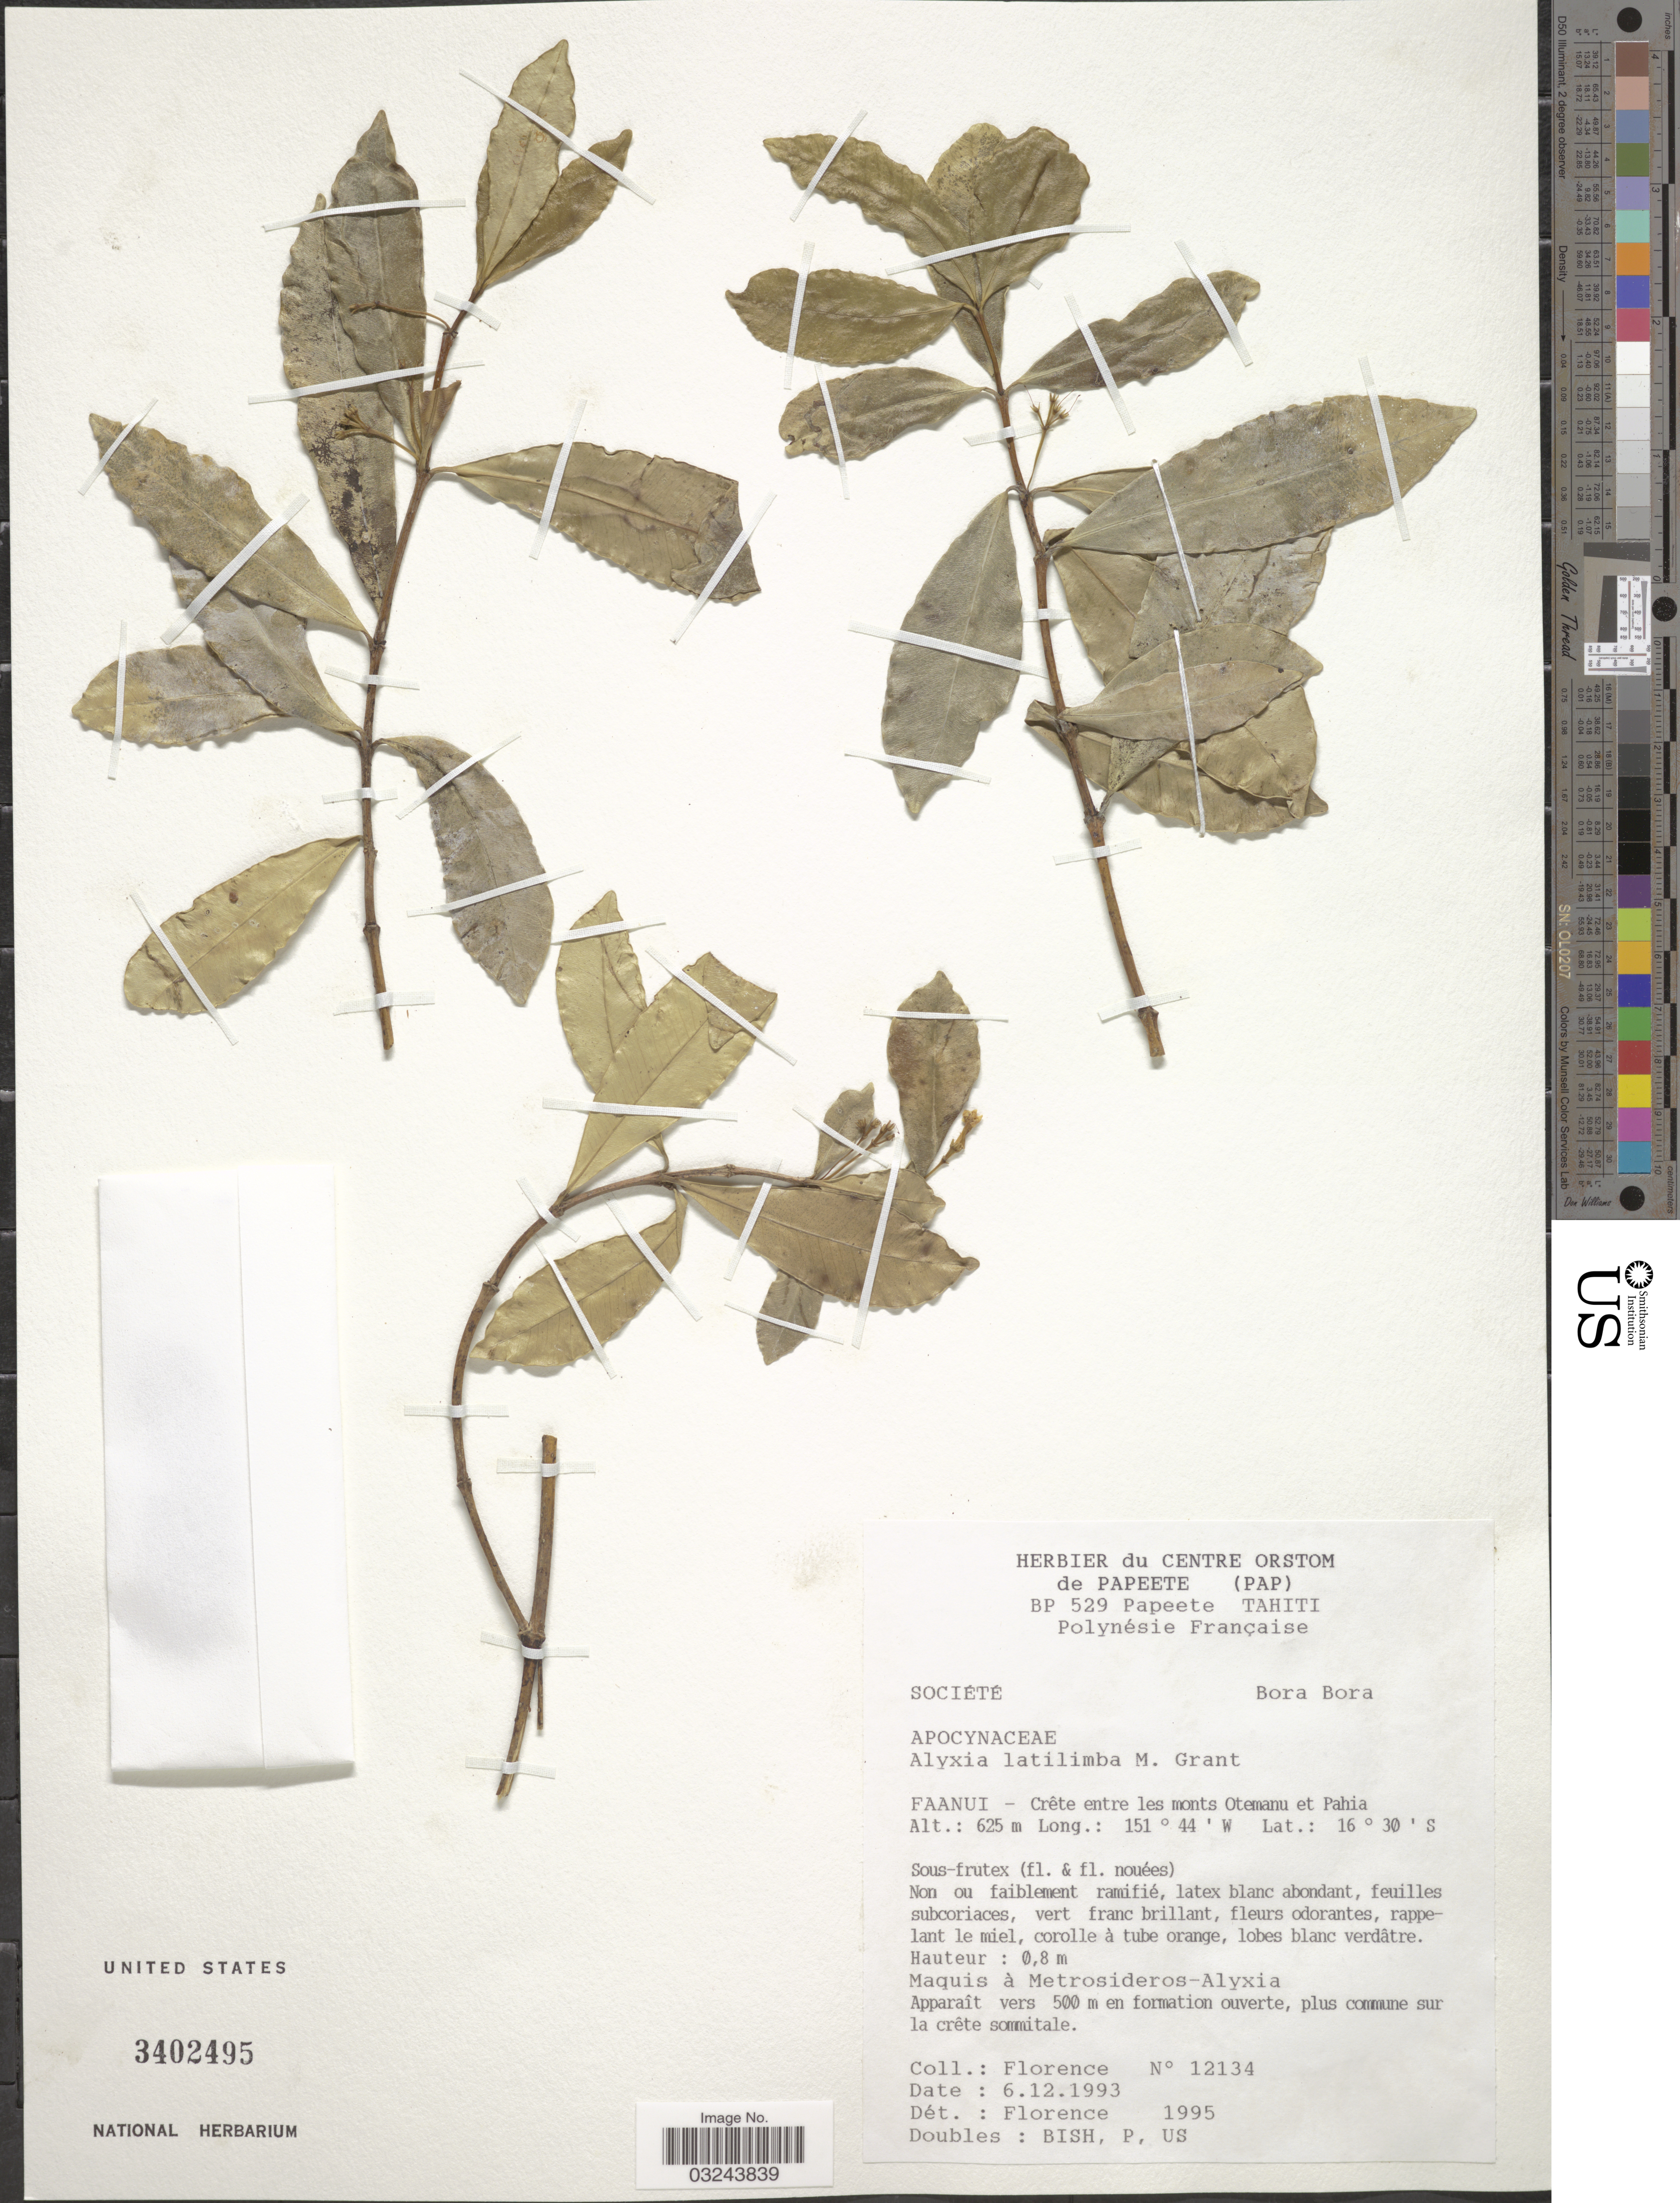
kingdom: Plantae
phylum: Tracheophyta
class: Magnoliopsida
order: Gentianales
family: Apocynaceae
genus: Alyxia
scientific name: Alyxia latilimba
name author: M.L. Grant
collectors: -. Florence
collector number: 12134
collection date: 1993-12-06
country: French Polynesia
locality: Polynésie Française. Société. Bora Bora. Faanui - Crête entre les monts Otemanu et Pahia.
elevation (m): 625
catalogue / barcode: US 3402495